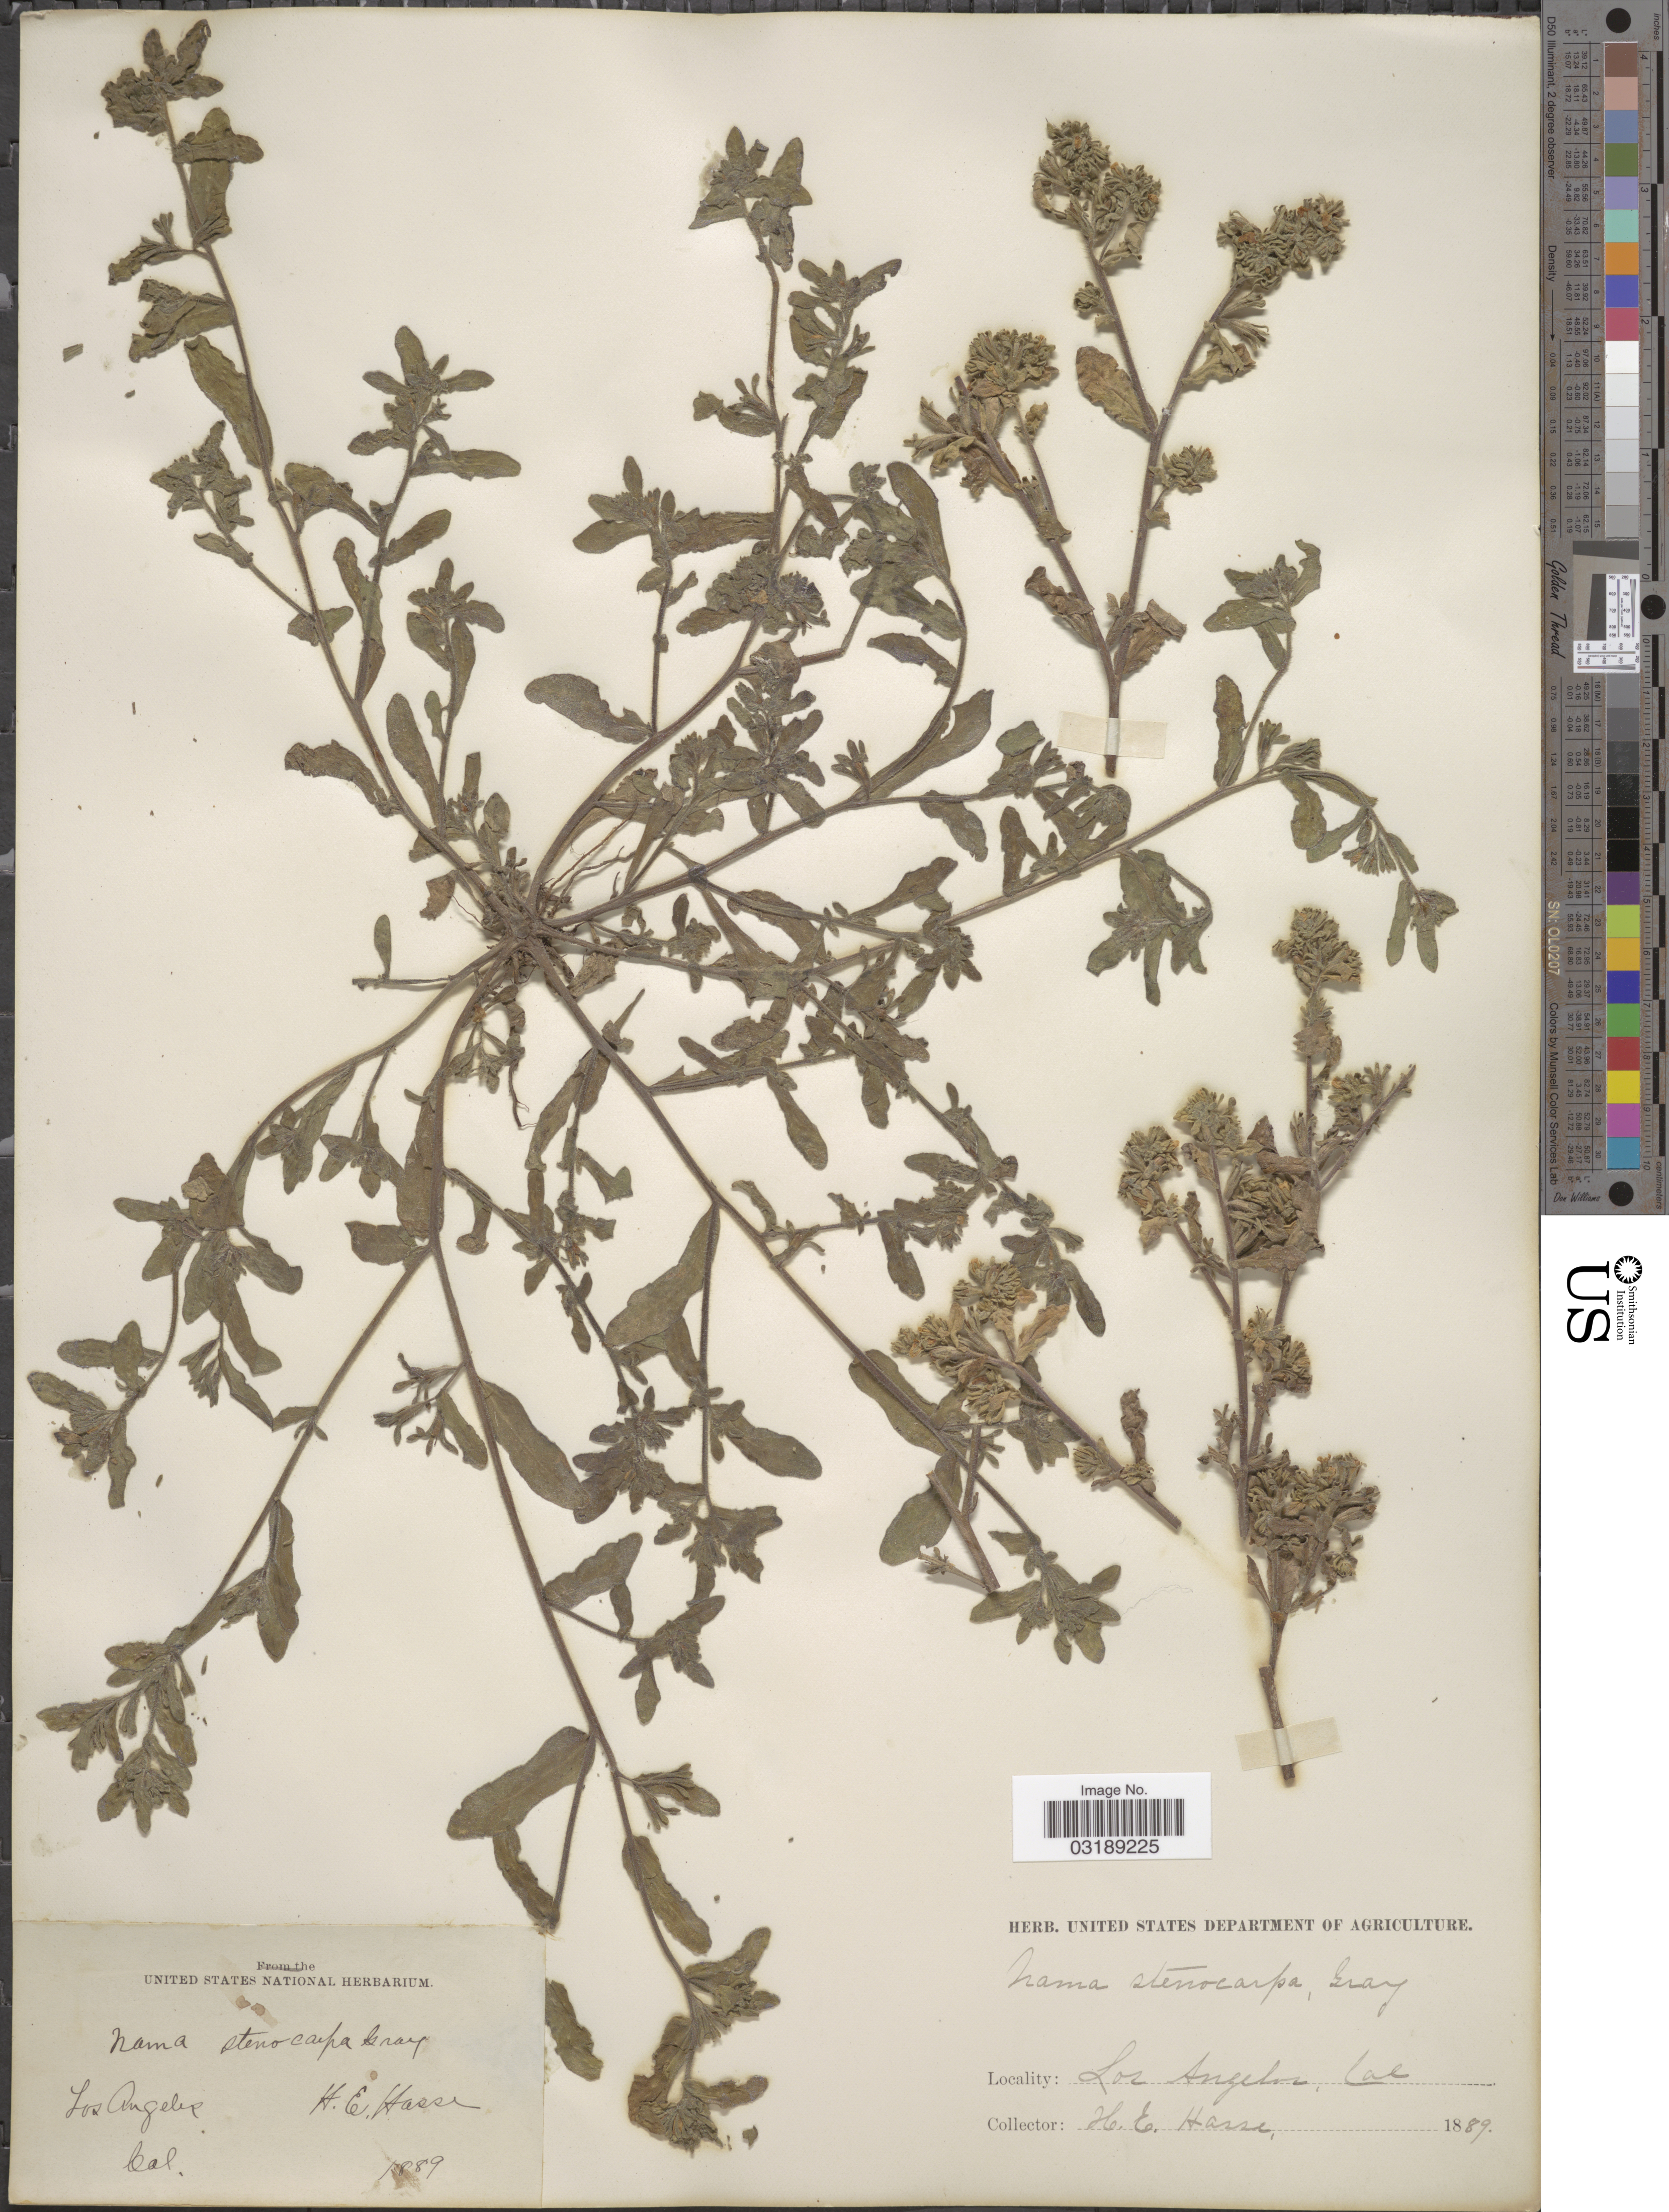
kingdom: Plantae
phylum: Tracheophyta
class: Magnoliopsida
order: Boraginales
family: Namaceae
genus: Nama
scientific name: Nama stenocarpum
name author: A. Gray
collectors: H. E. Hasse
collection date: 1889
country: United States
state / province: California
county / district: Los Angeles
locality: Los Angeles.